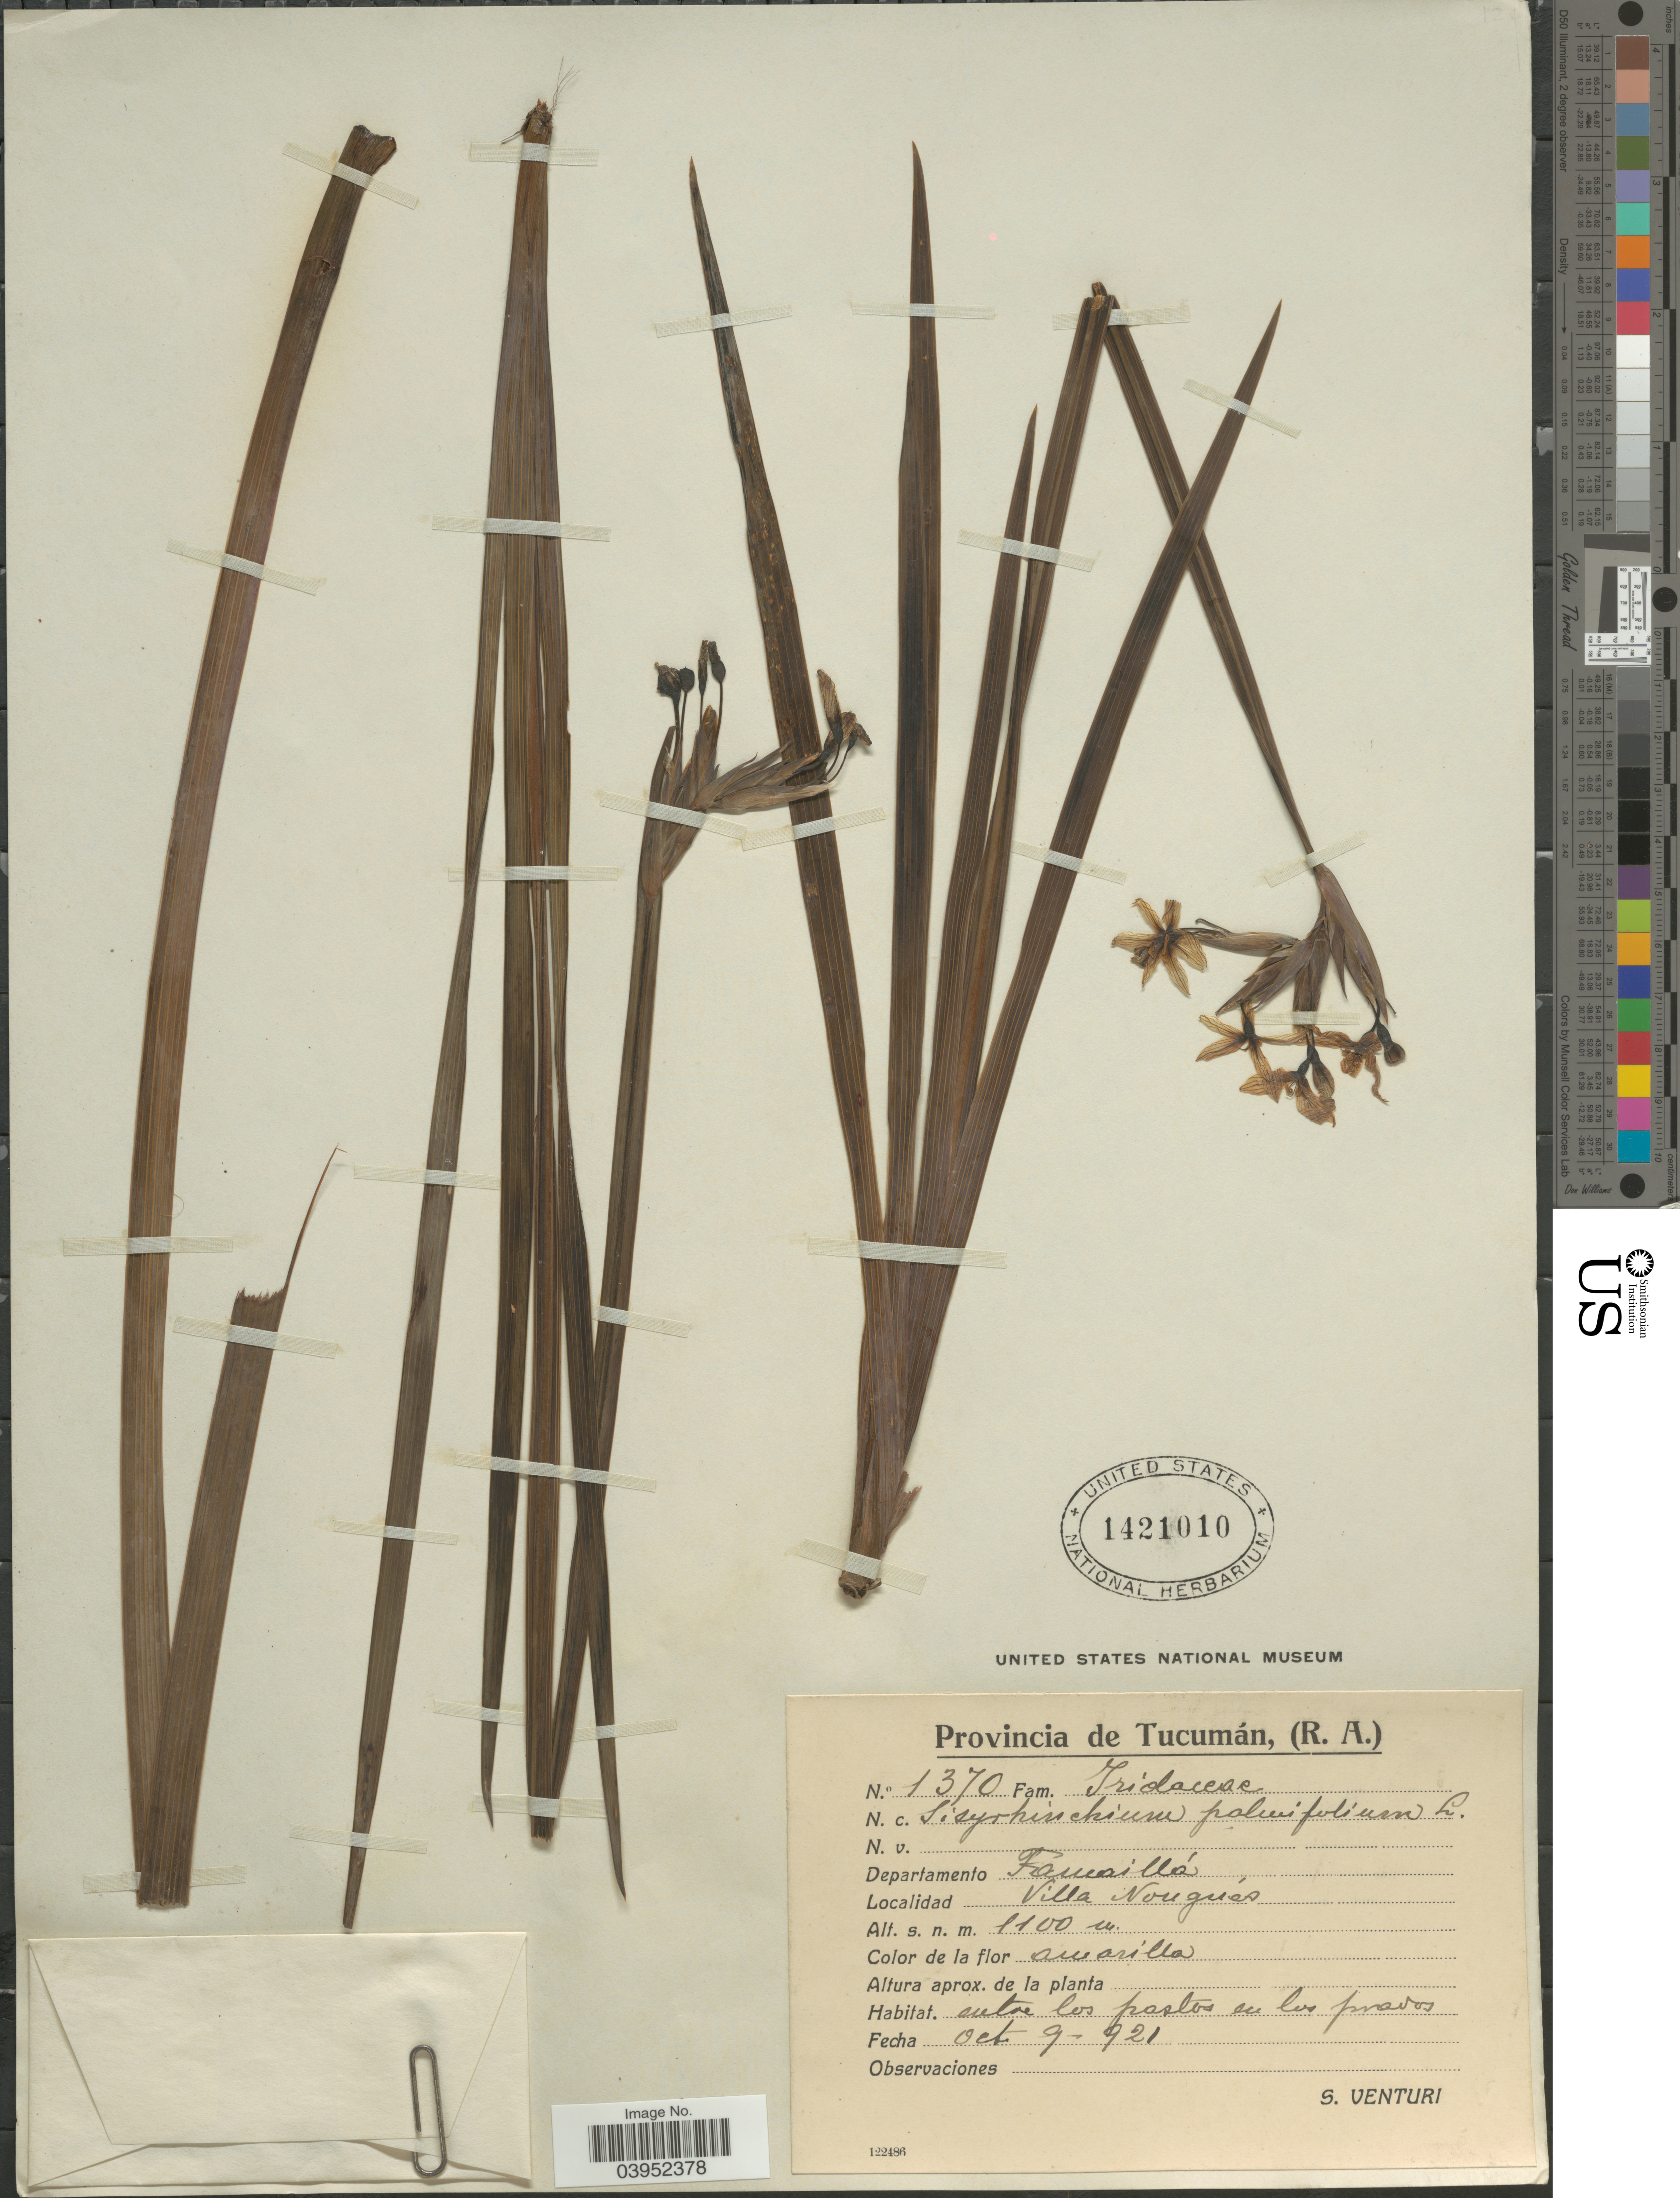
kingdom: Plantae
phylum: Tracheophyta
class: Liliopsida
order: Asparagales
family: Iridaceae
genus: Sisyrinchium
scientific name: Sisyrinchium palmifolium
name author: L.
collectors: S. Venturi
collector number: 1370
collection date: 1921-10-09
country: Argentina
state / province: Tucuman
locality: Departamento Famaillá. Villa Nougués.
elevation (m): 1100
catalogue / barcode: US 1421010